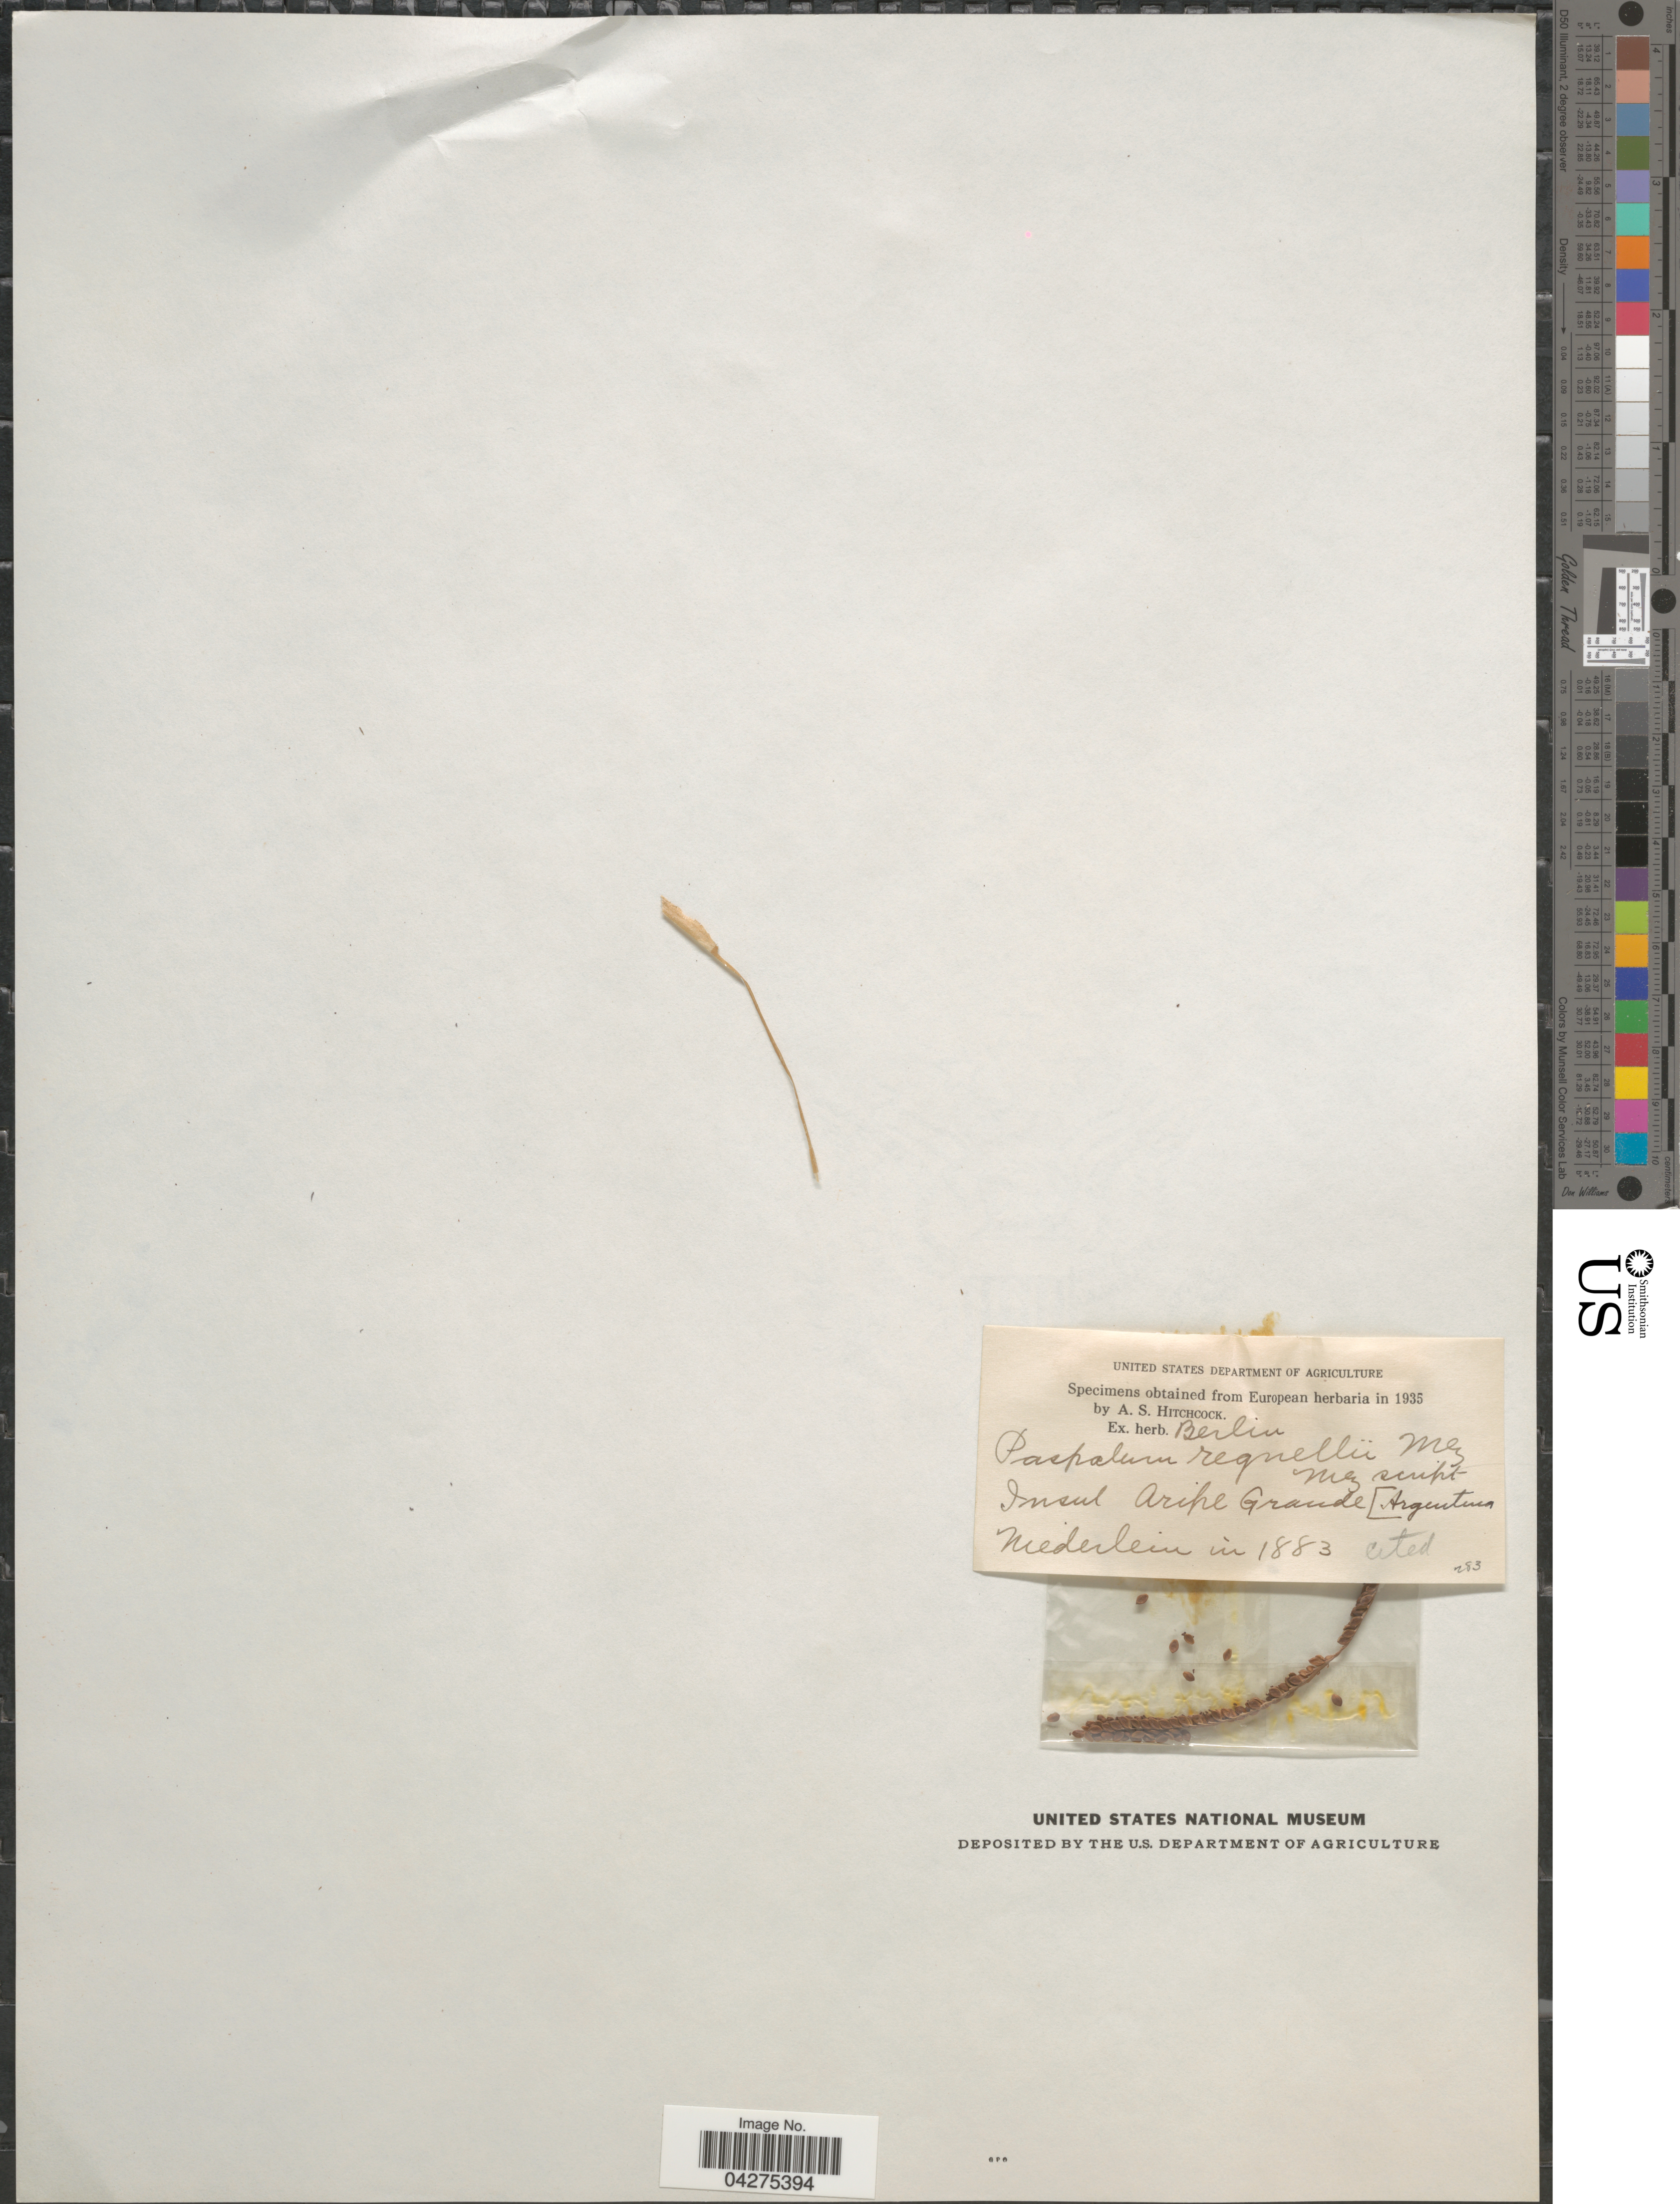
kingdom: Plantae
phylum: Tracheophyta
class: Liliopsida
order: Poales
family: Poaceae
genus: Paspalum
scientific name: Paspalum regnellii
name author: Mez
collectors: Niederlein, --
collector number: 283*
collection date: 1883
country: Argentina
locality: Insul Aripe Grande.